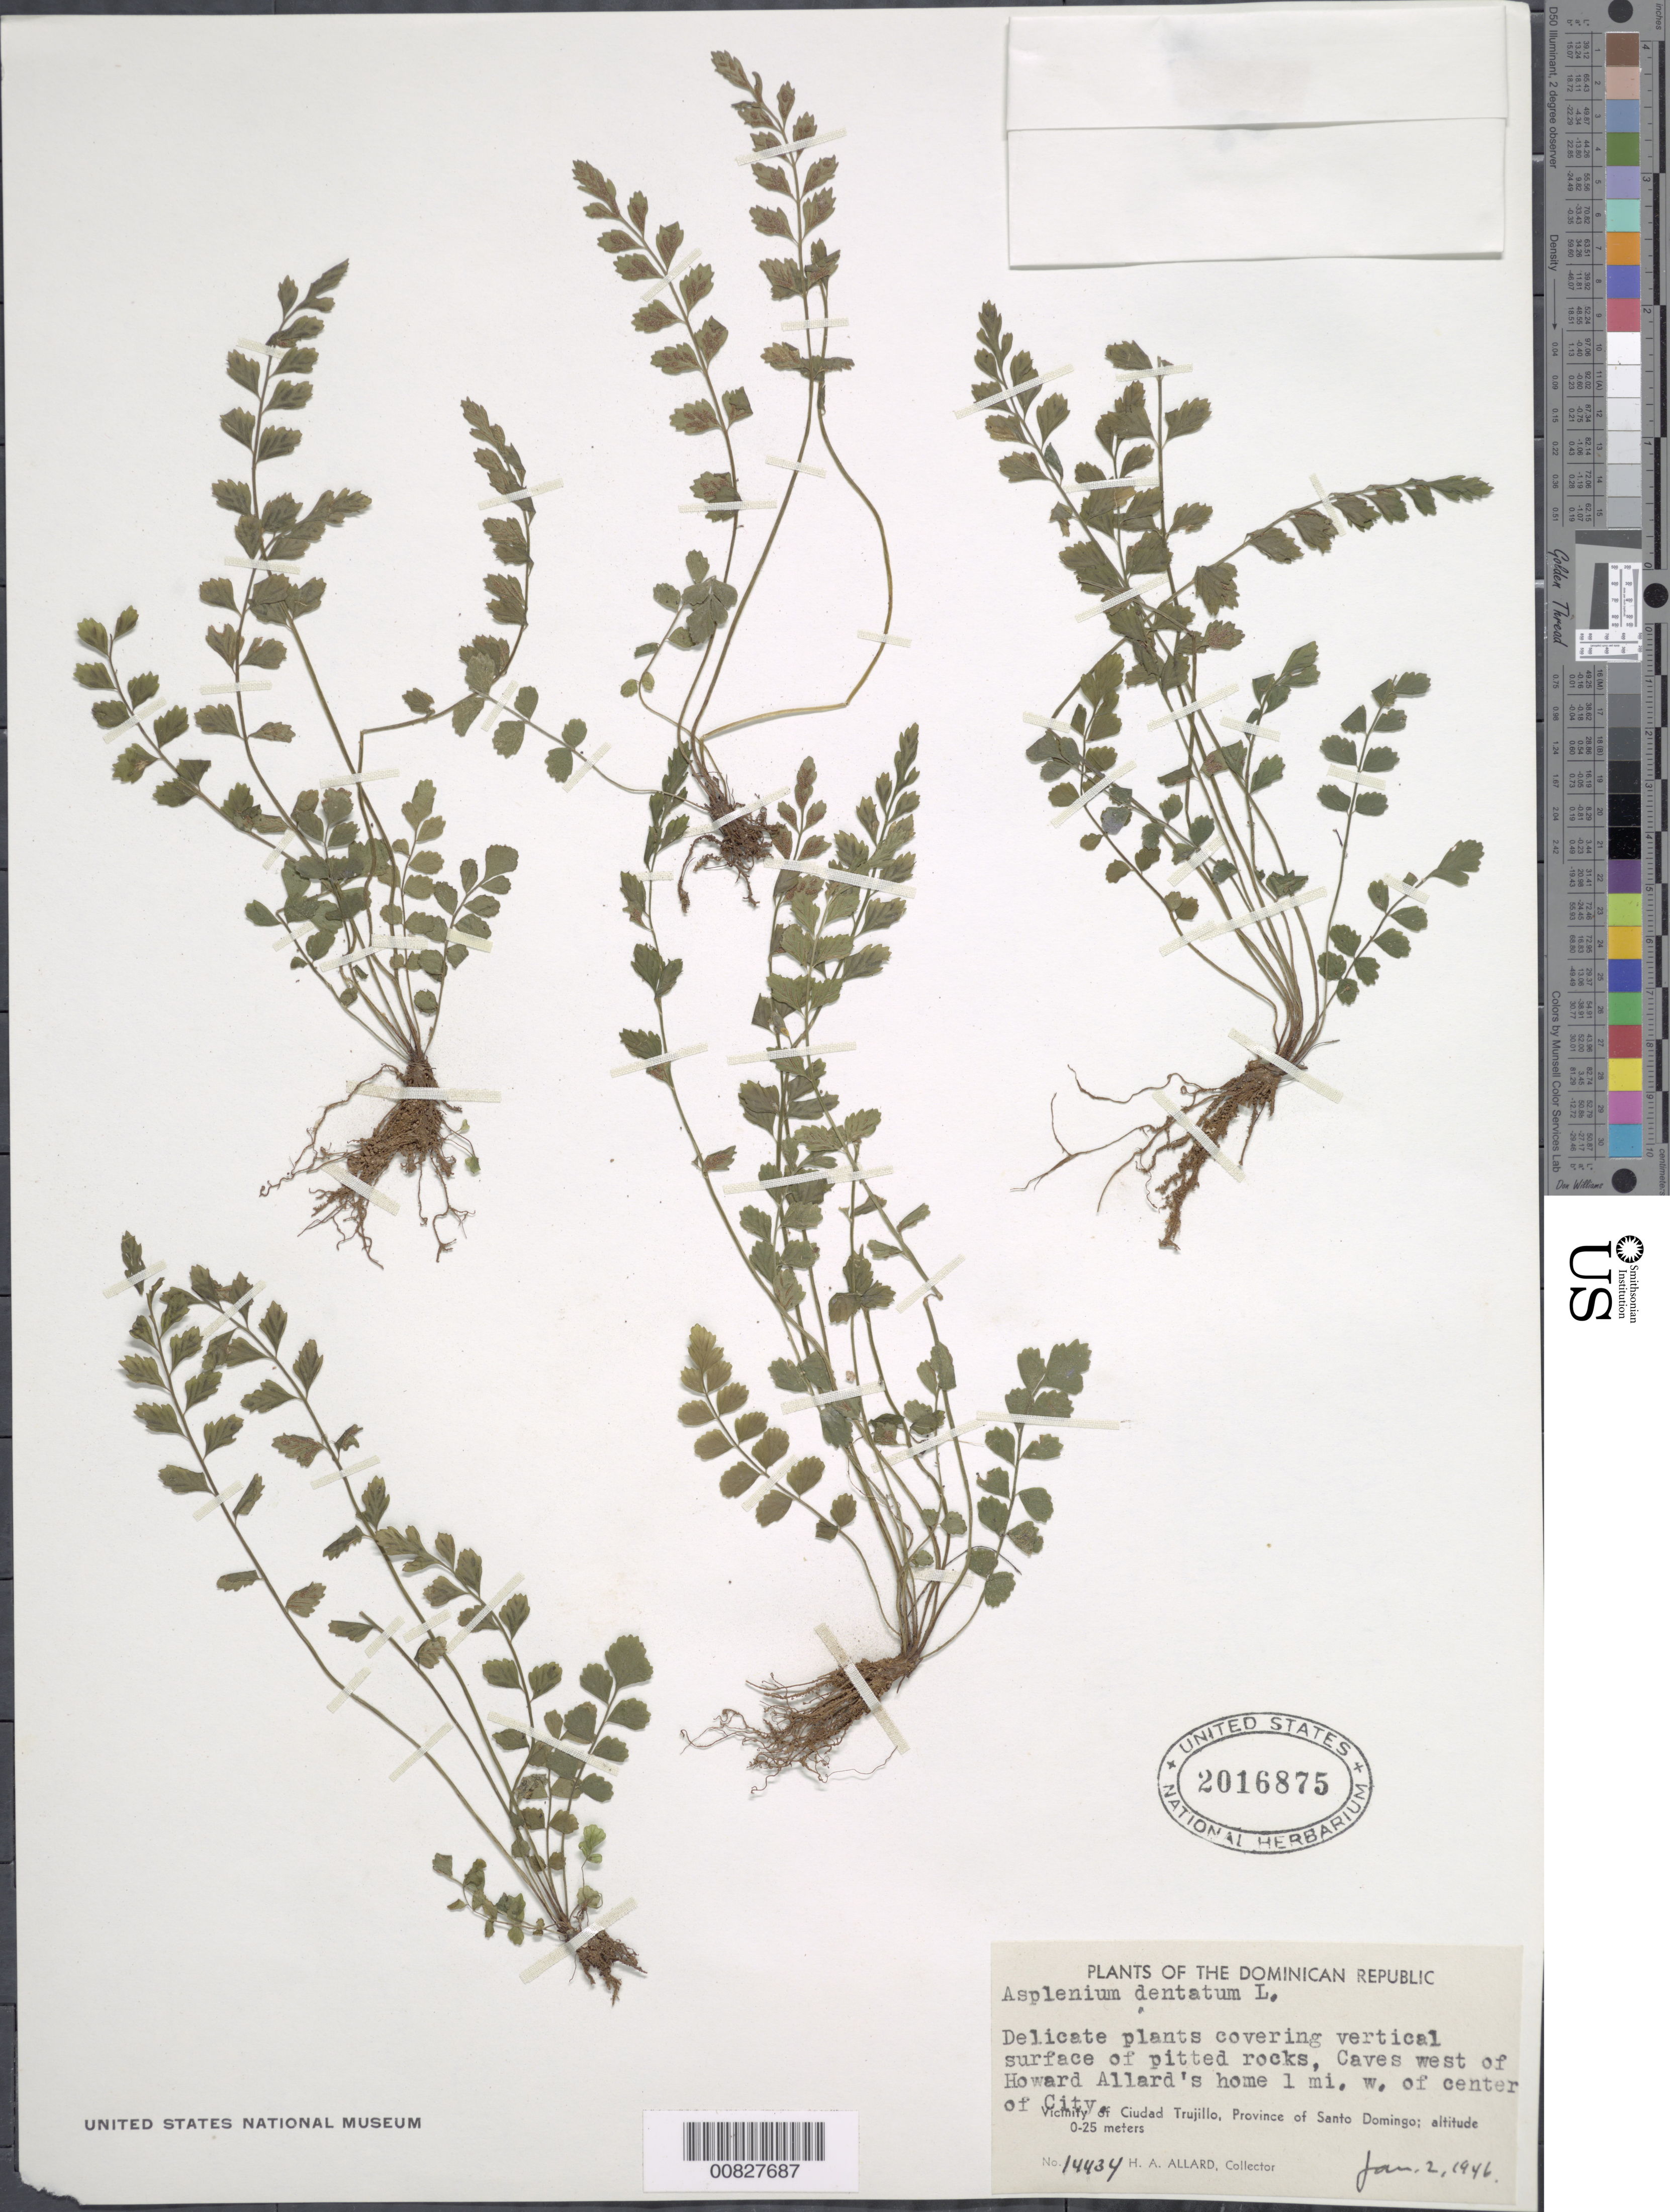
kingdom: Plantae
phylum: Tracheophyta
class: Polypodiopsida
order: Polypodiales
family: Aspleniaceae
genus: Asplenium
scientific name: Asplenium trichomanes-dentatum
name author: L.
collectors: H. A. Allard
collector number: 14434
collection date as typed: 02 Jan 1946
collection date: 1946-01-02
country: Dominican Republic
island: Hispaniola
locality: Prov. Santo Domingo, vicinity Ciudad Trujillo, 1 mile W of center of city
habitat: Caves, covering vertical surface of pitted rocks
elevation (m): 0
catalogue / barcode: US 2016875